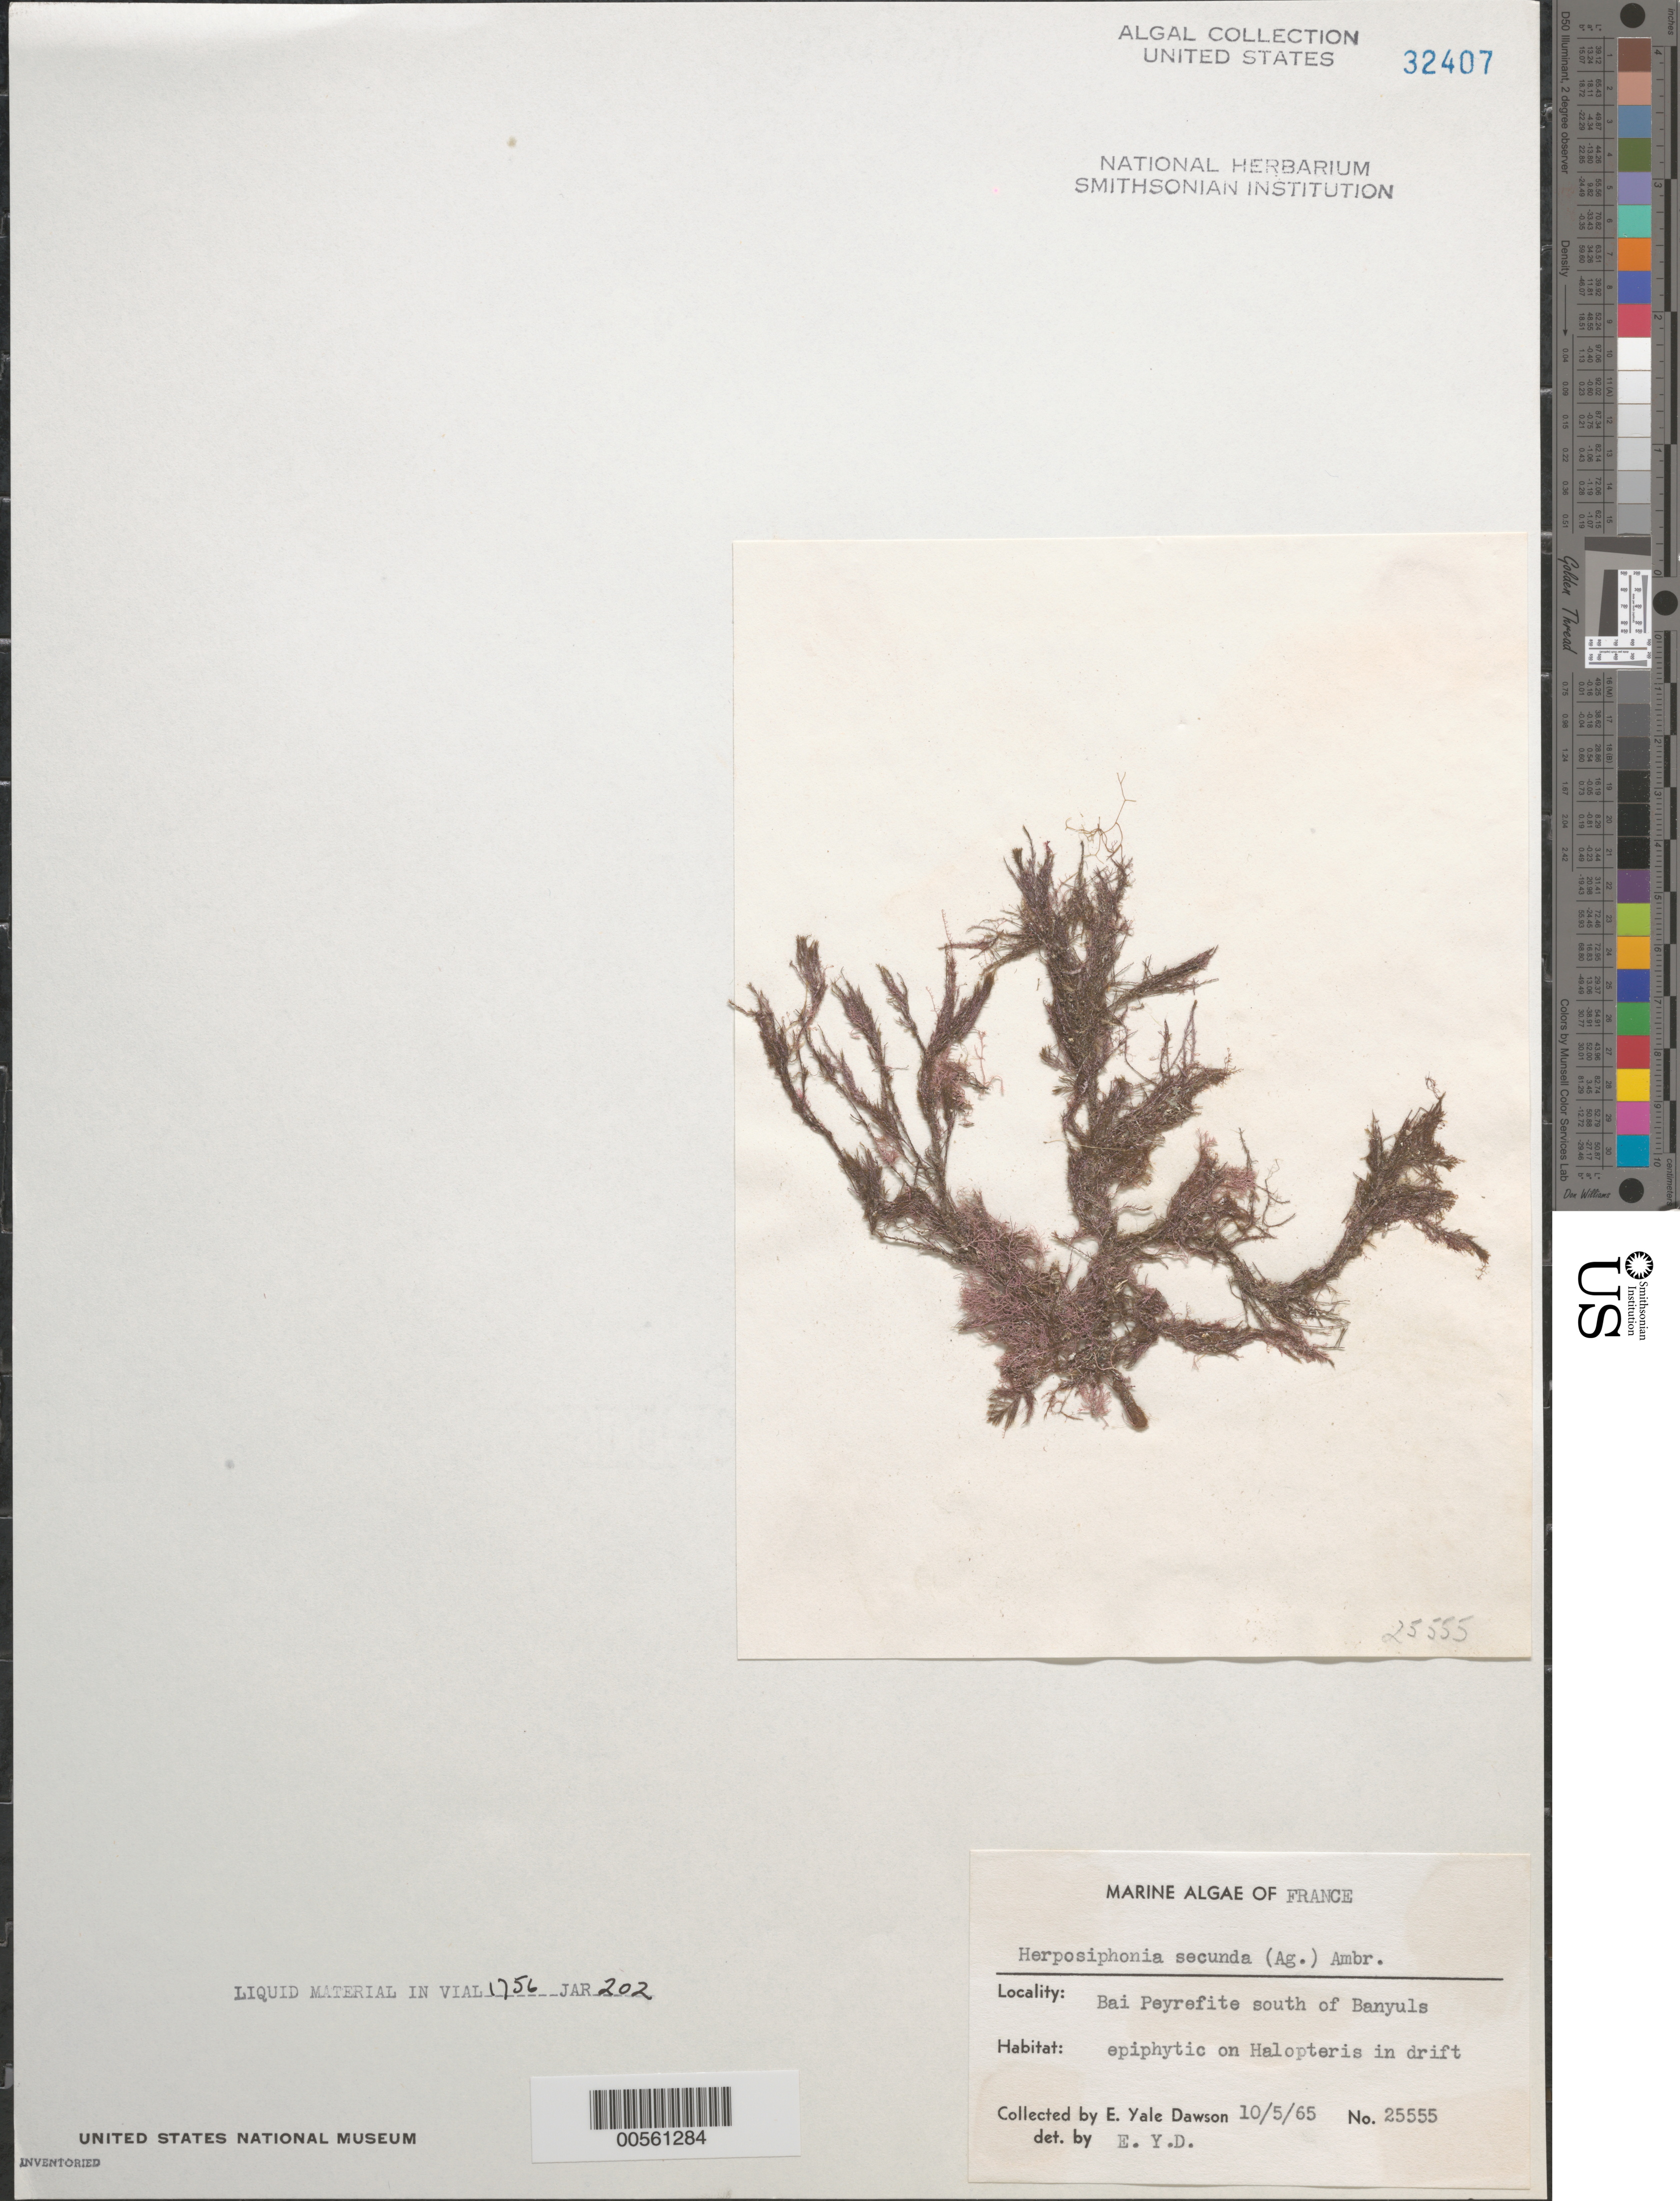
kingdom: Plantae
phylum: Rhodophyta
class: Florideophyceae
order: Ceramiales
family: Rhodomelaceae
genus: Herposiphonia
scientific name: Herposiphonia secunda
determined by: Dawson, E. Y.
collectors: E. Y. Dawson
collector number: EYD 25555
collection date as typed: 05 Oct 1965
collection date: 1965-10-05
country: France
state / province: Occitanie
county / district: Pyrénées-Orientales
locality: Bai Peyrefite south of Banyuls-sur-Mer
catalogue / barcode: US 32407